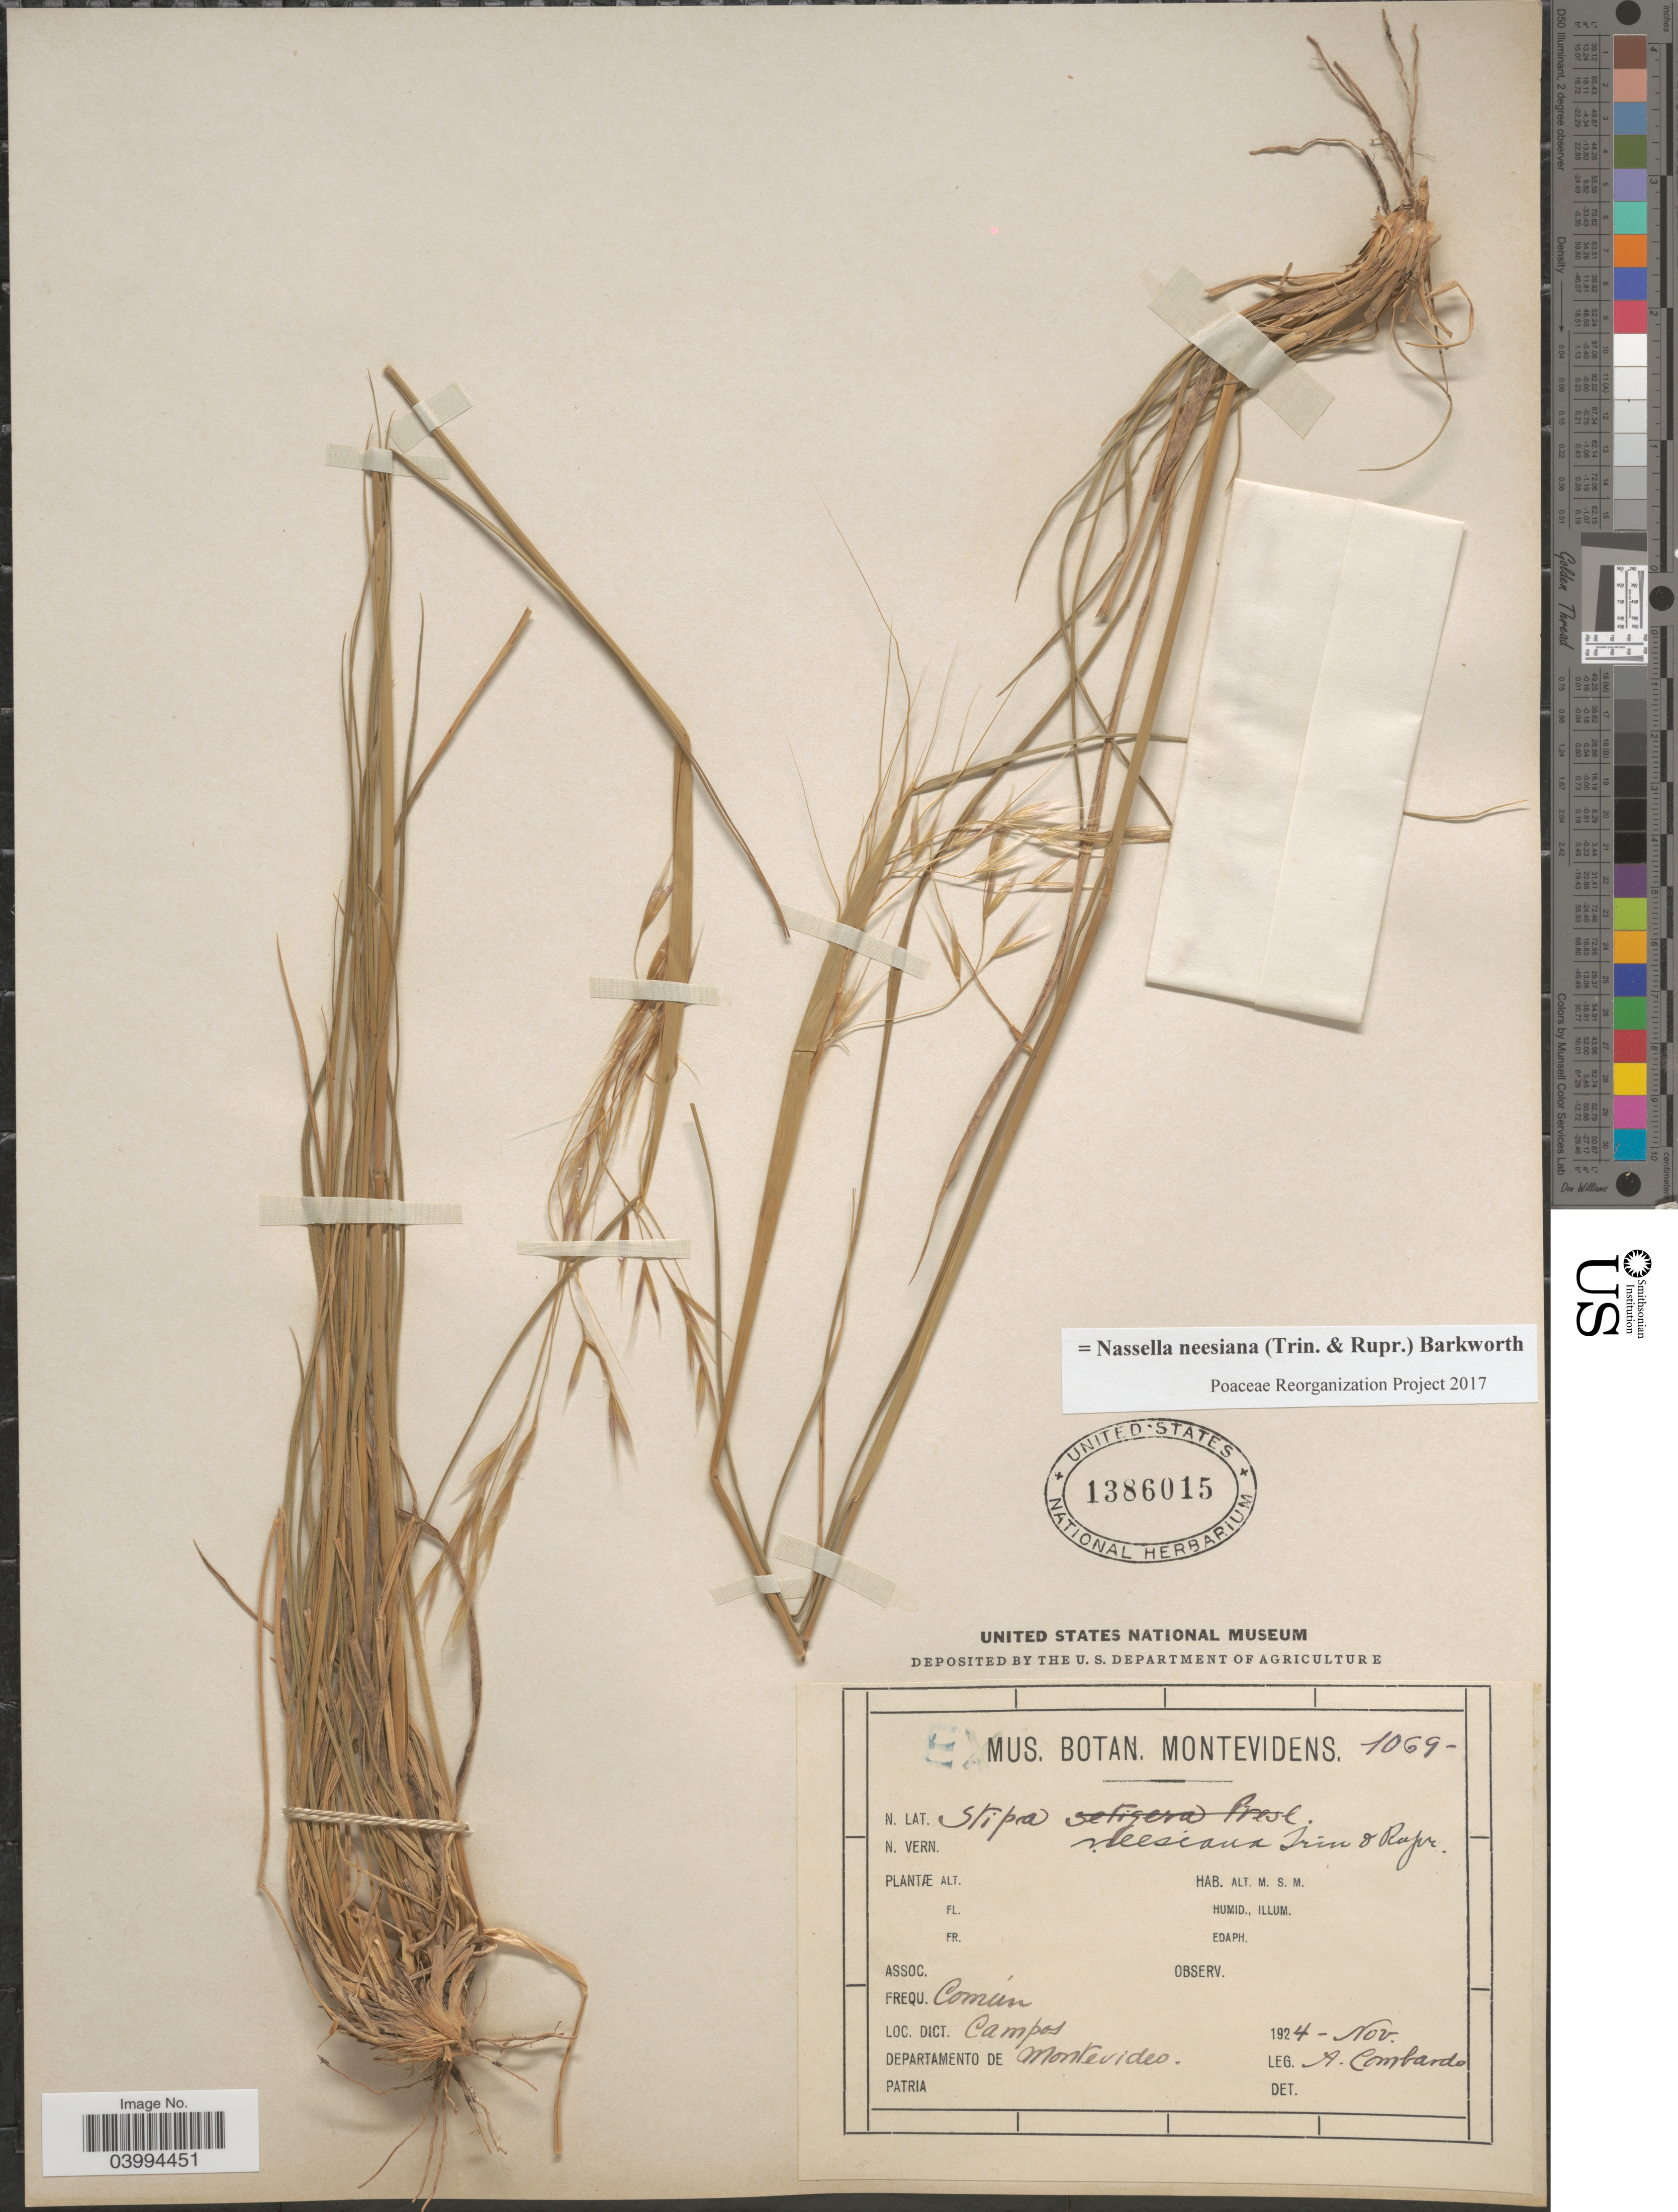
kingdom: Plantae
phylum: Tracheophyta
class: Liliopsida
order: Poales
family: Poaceae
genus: Nassella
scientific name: Nassella neesiana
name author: (Trin. & Rupr.) Barkworth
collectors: A. Lombardo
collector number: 1069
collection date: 1924-11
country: Uruguay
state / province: Montevideo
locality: Loc. Dict. Campos. Departamento de Montevideo.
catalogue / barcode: US 1386015